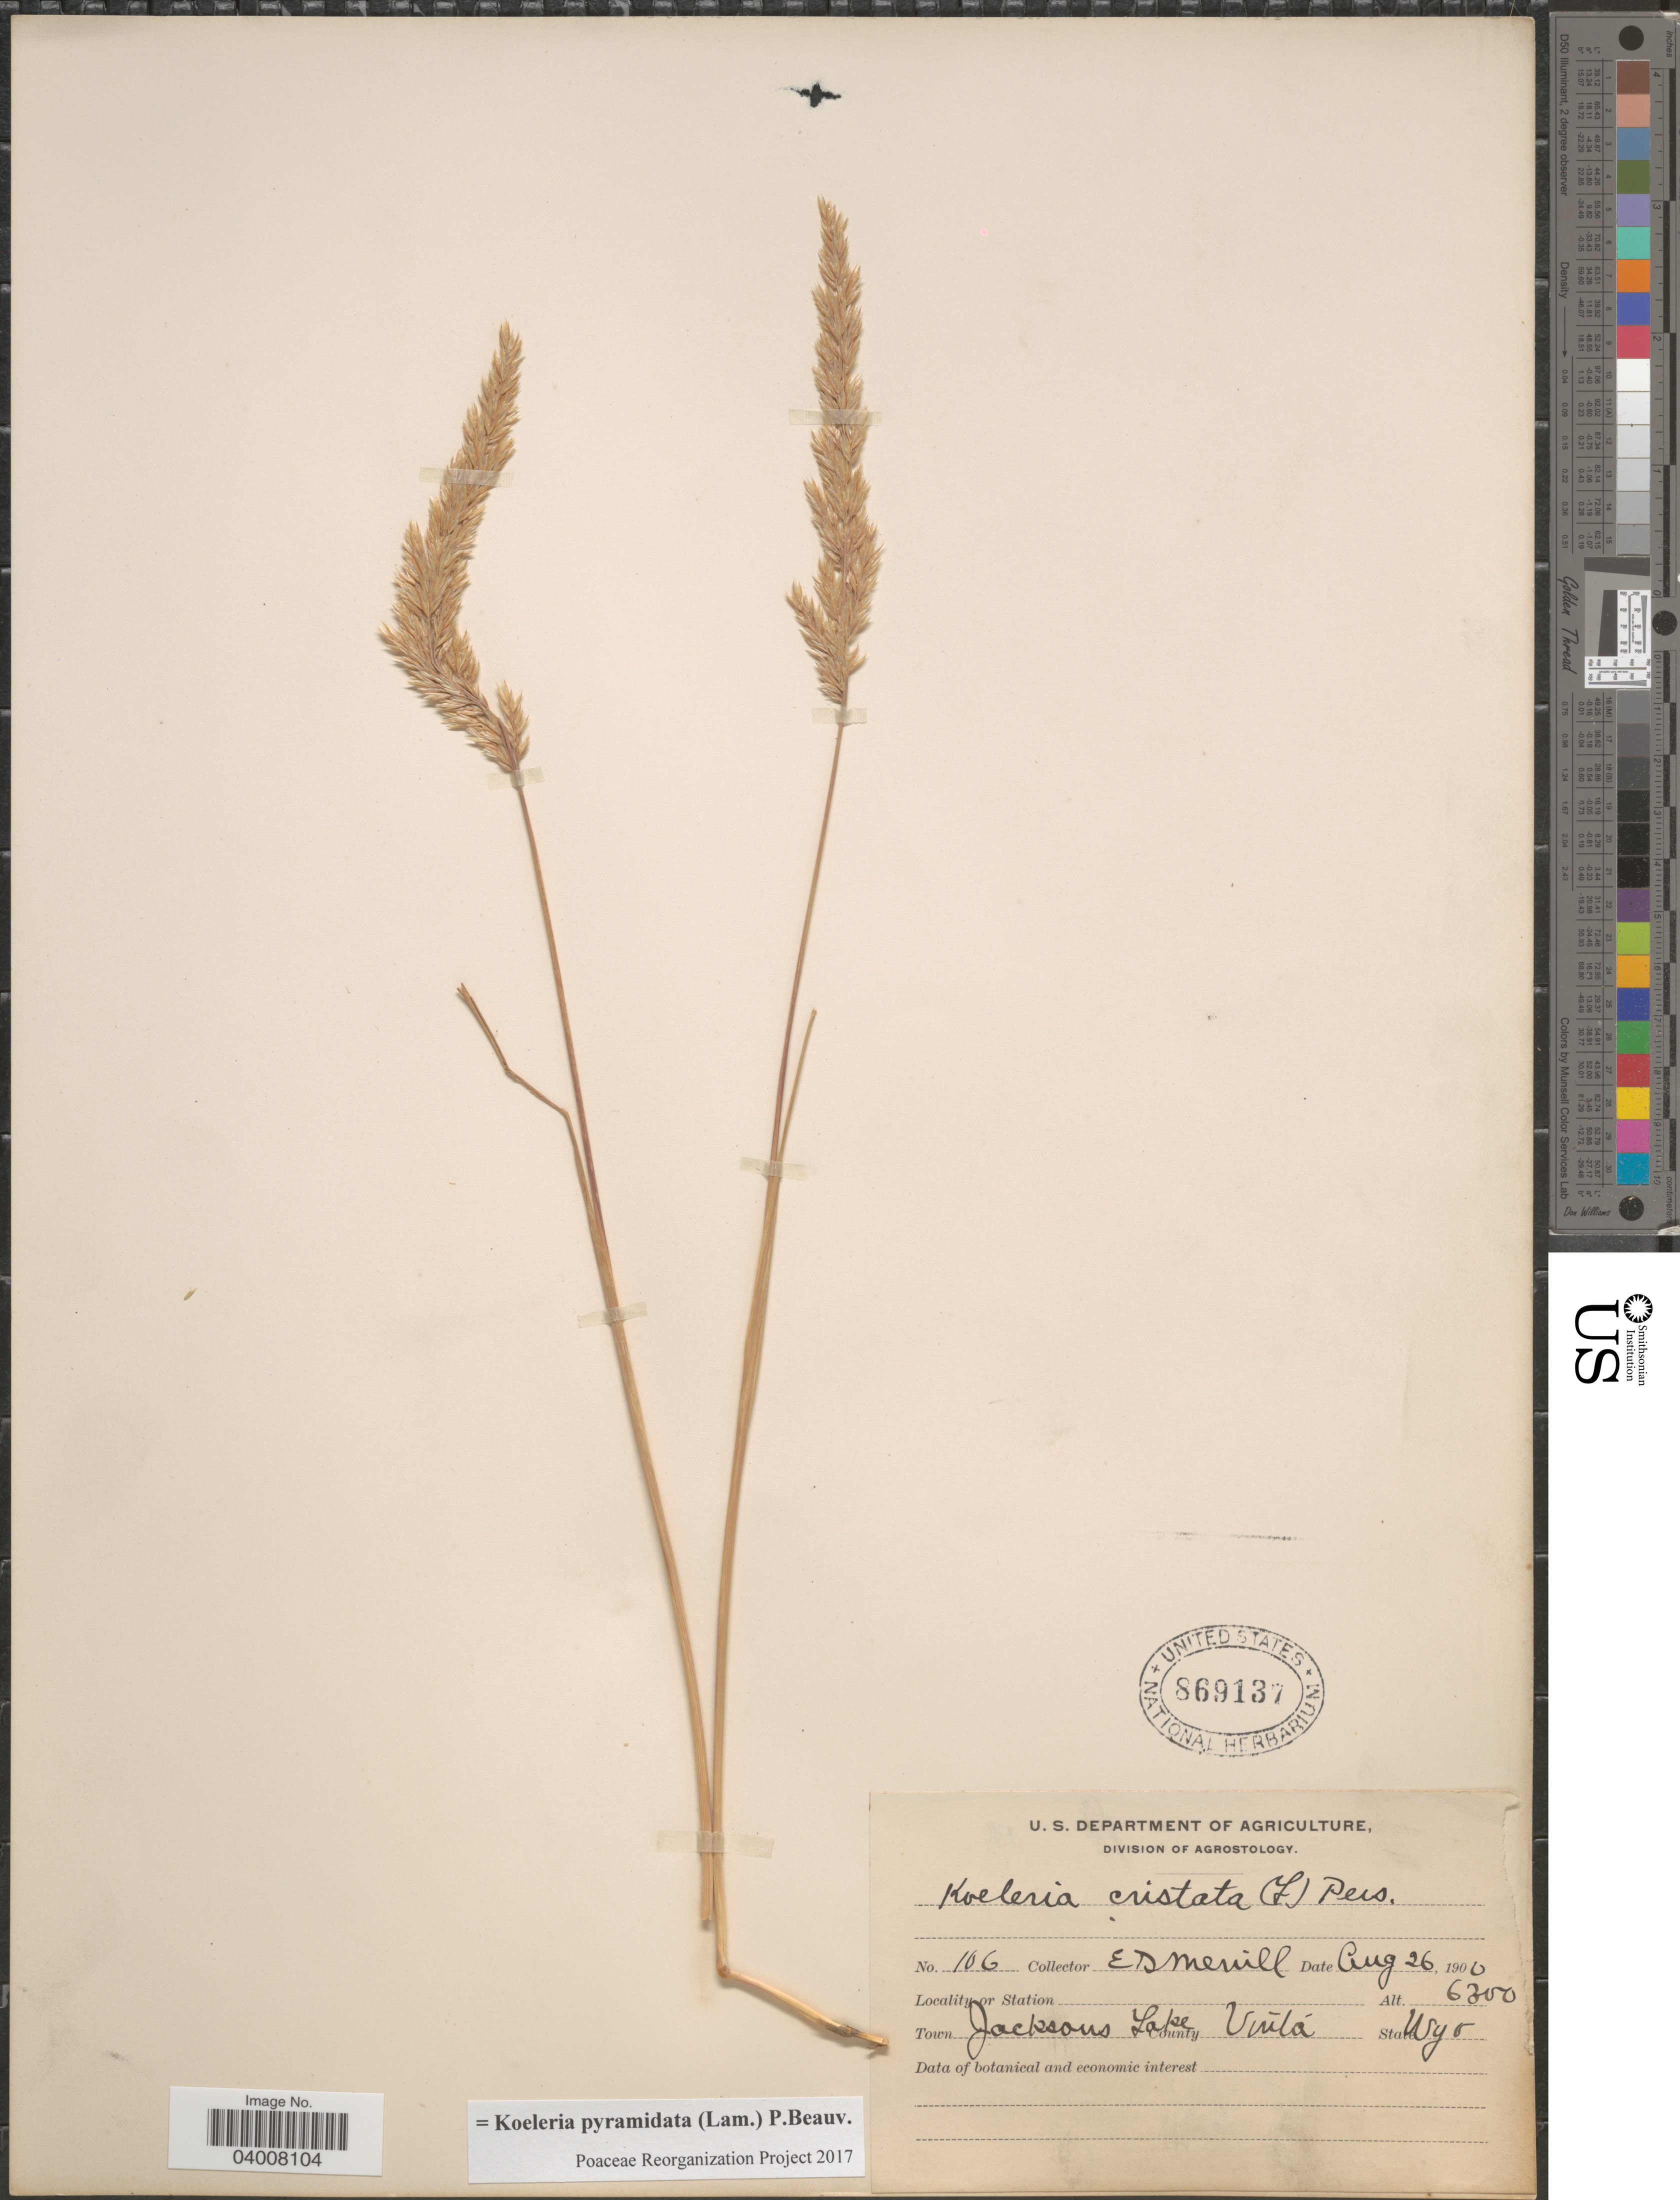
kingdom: Plantae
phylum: Tracheophyta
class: Liliopsida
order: Poales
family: Poaceae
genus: Koeleria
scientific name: Koeleria pyramidata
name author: (Lam.) P. Beauv.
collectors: E. D. Merrill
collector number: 106*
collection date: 1900-08-26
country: United States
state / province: Wyoming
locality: Jacksons Lake. County Uinta.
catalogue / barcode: US 869137